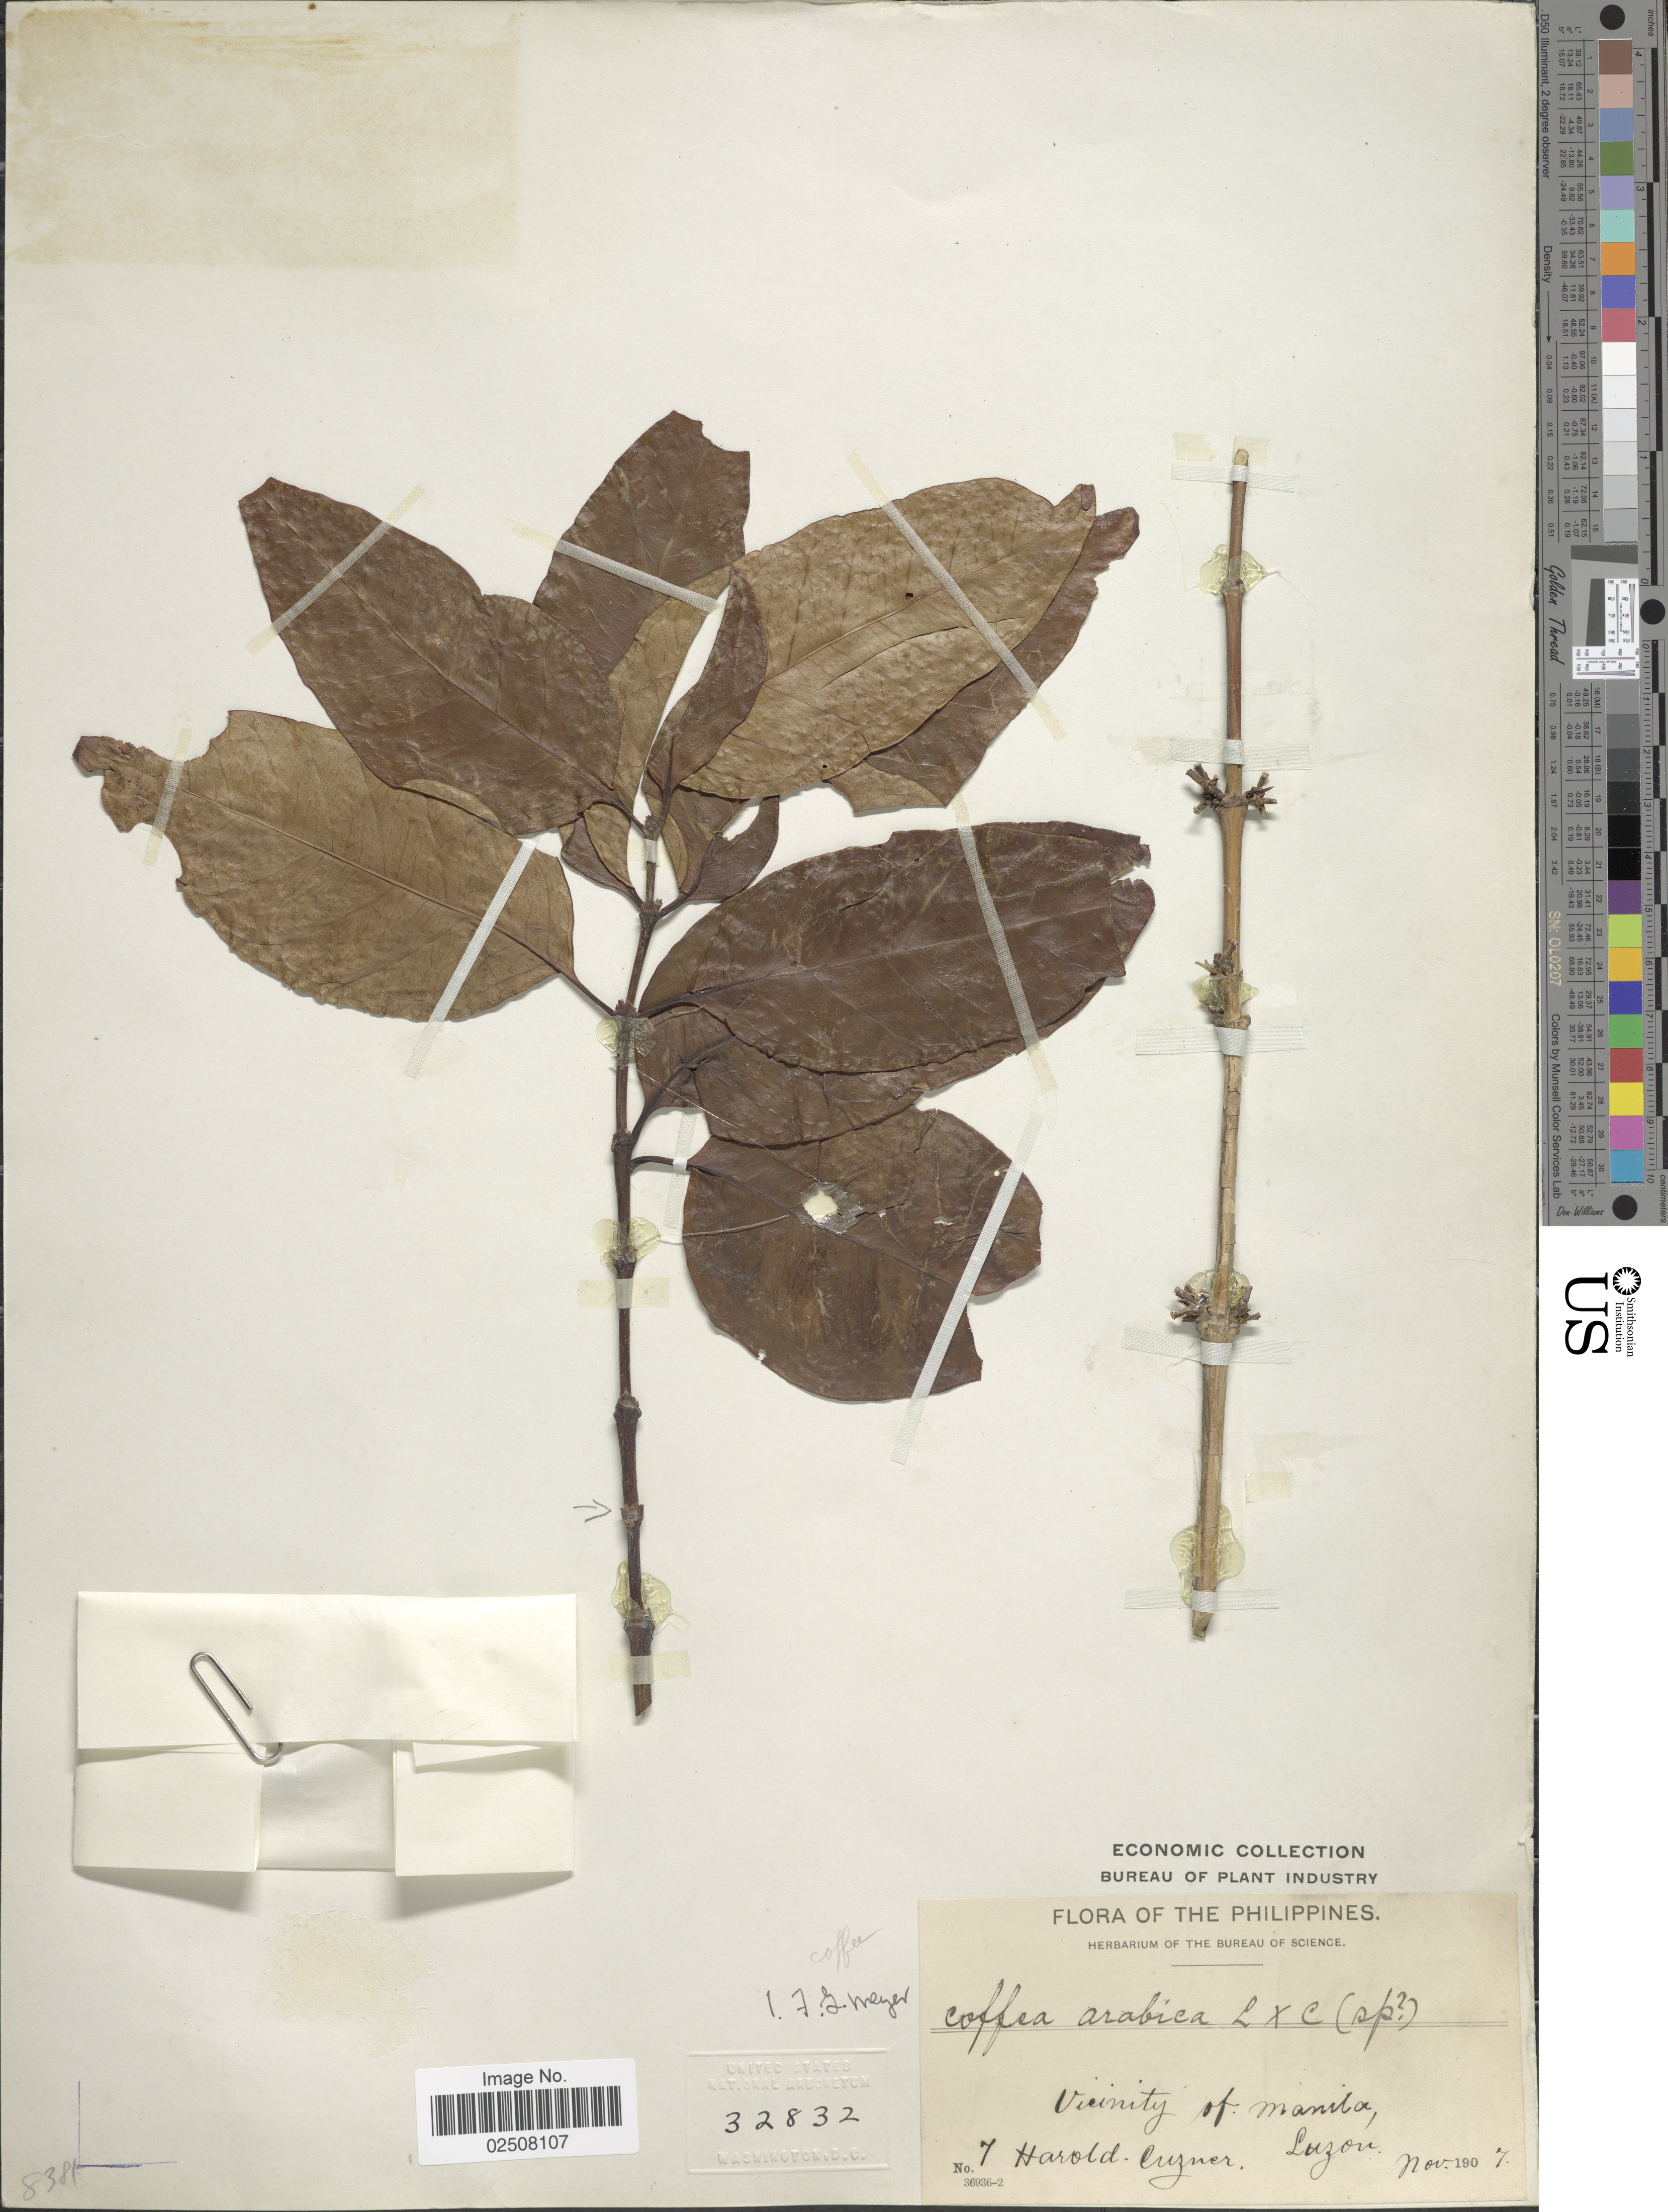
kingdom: Plantae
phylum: Tracheophyta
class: Magnoliopsida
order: Gentianales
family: Rubiaceae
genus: Coffea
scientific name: Coffea arabica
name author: L.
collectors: H. Cuzner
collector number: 7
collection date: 1907-11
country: Philippines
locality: Vicinity of Manila, Luzon